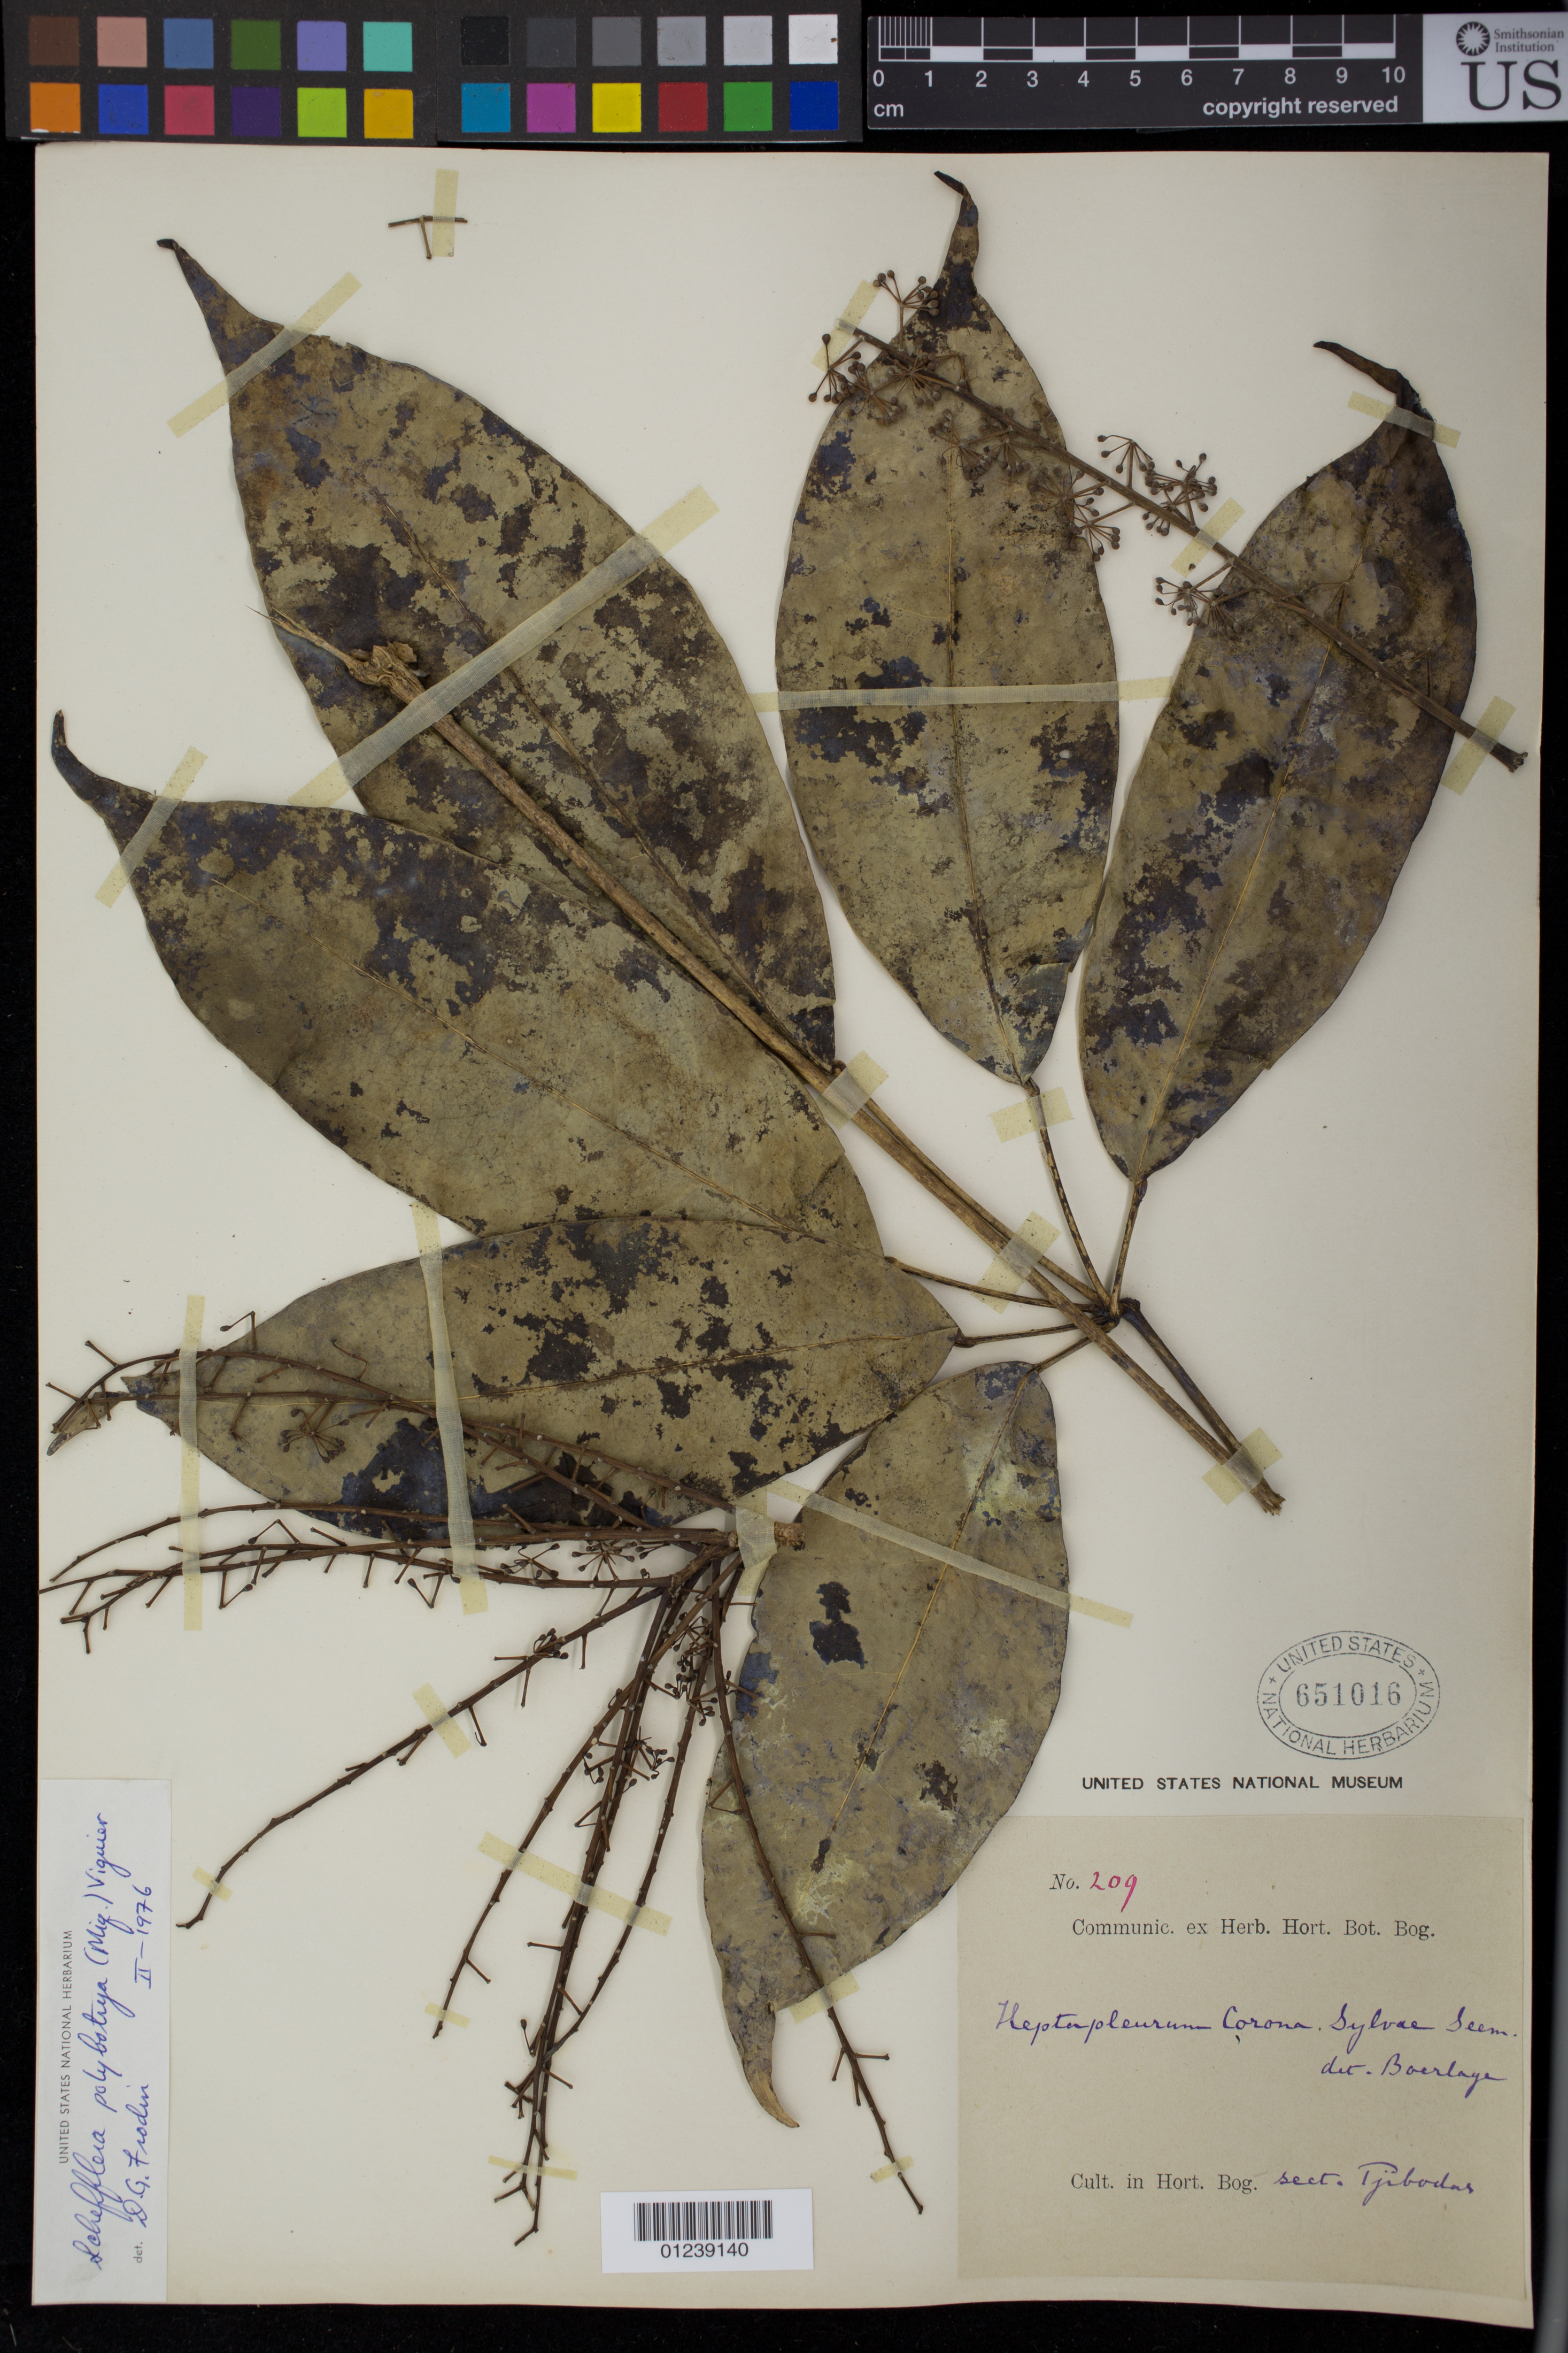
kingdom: Plantae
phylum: Tracheophyta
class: Magnoliopsida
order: Apiales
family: Araliaceae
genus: Heptapleurum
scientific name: Heptapleurum polybotryum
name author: (Miq.) Seem.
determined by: Wagner, W. L., (BOT), Smithsonian Institution - National Museum of Natural History (UNITED STATES)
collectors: ex herb. Bot. Bog.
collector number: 209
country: Indonesia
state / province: Java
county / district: Jawa Barat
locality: Tjibodar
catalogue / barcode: US 651016